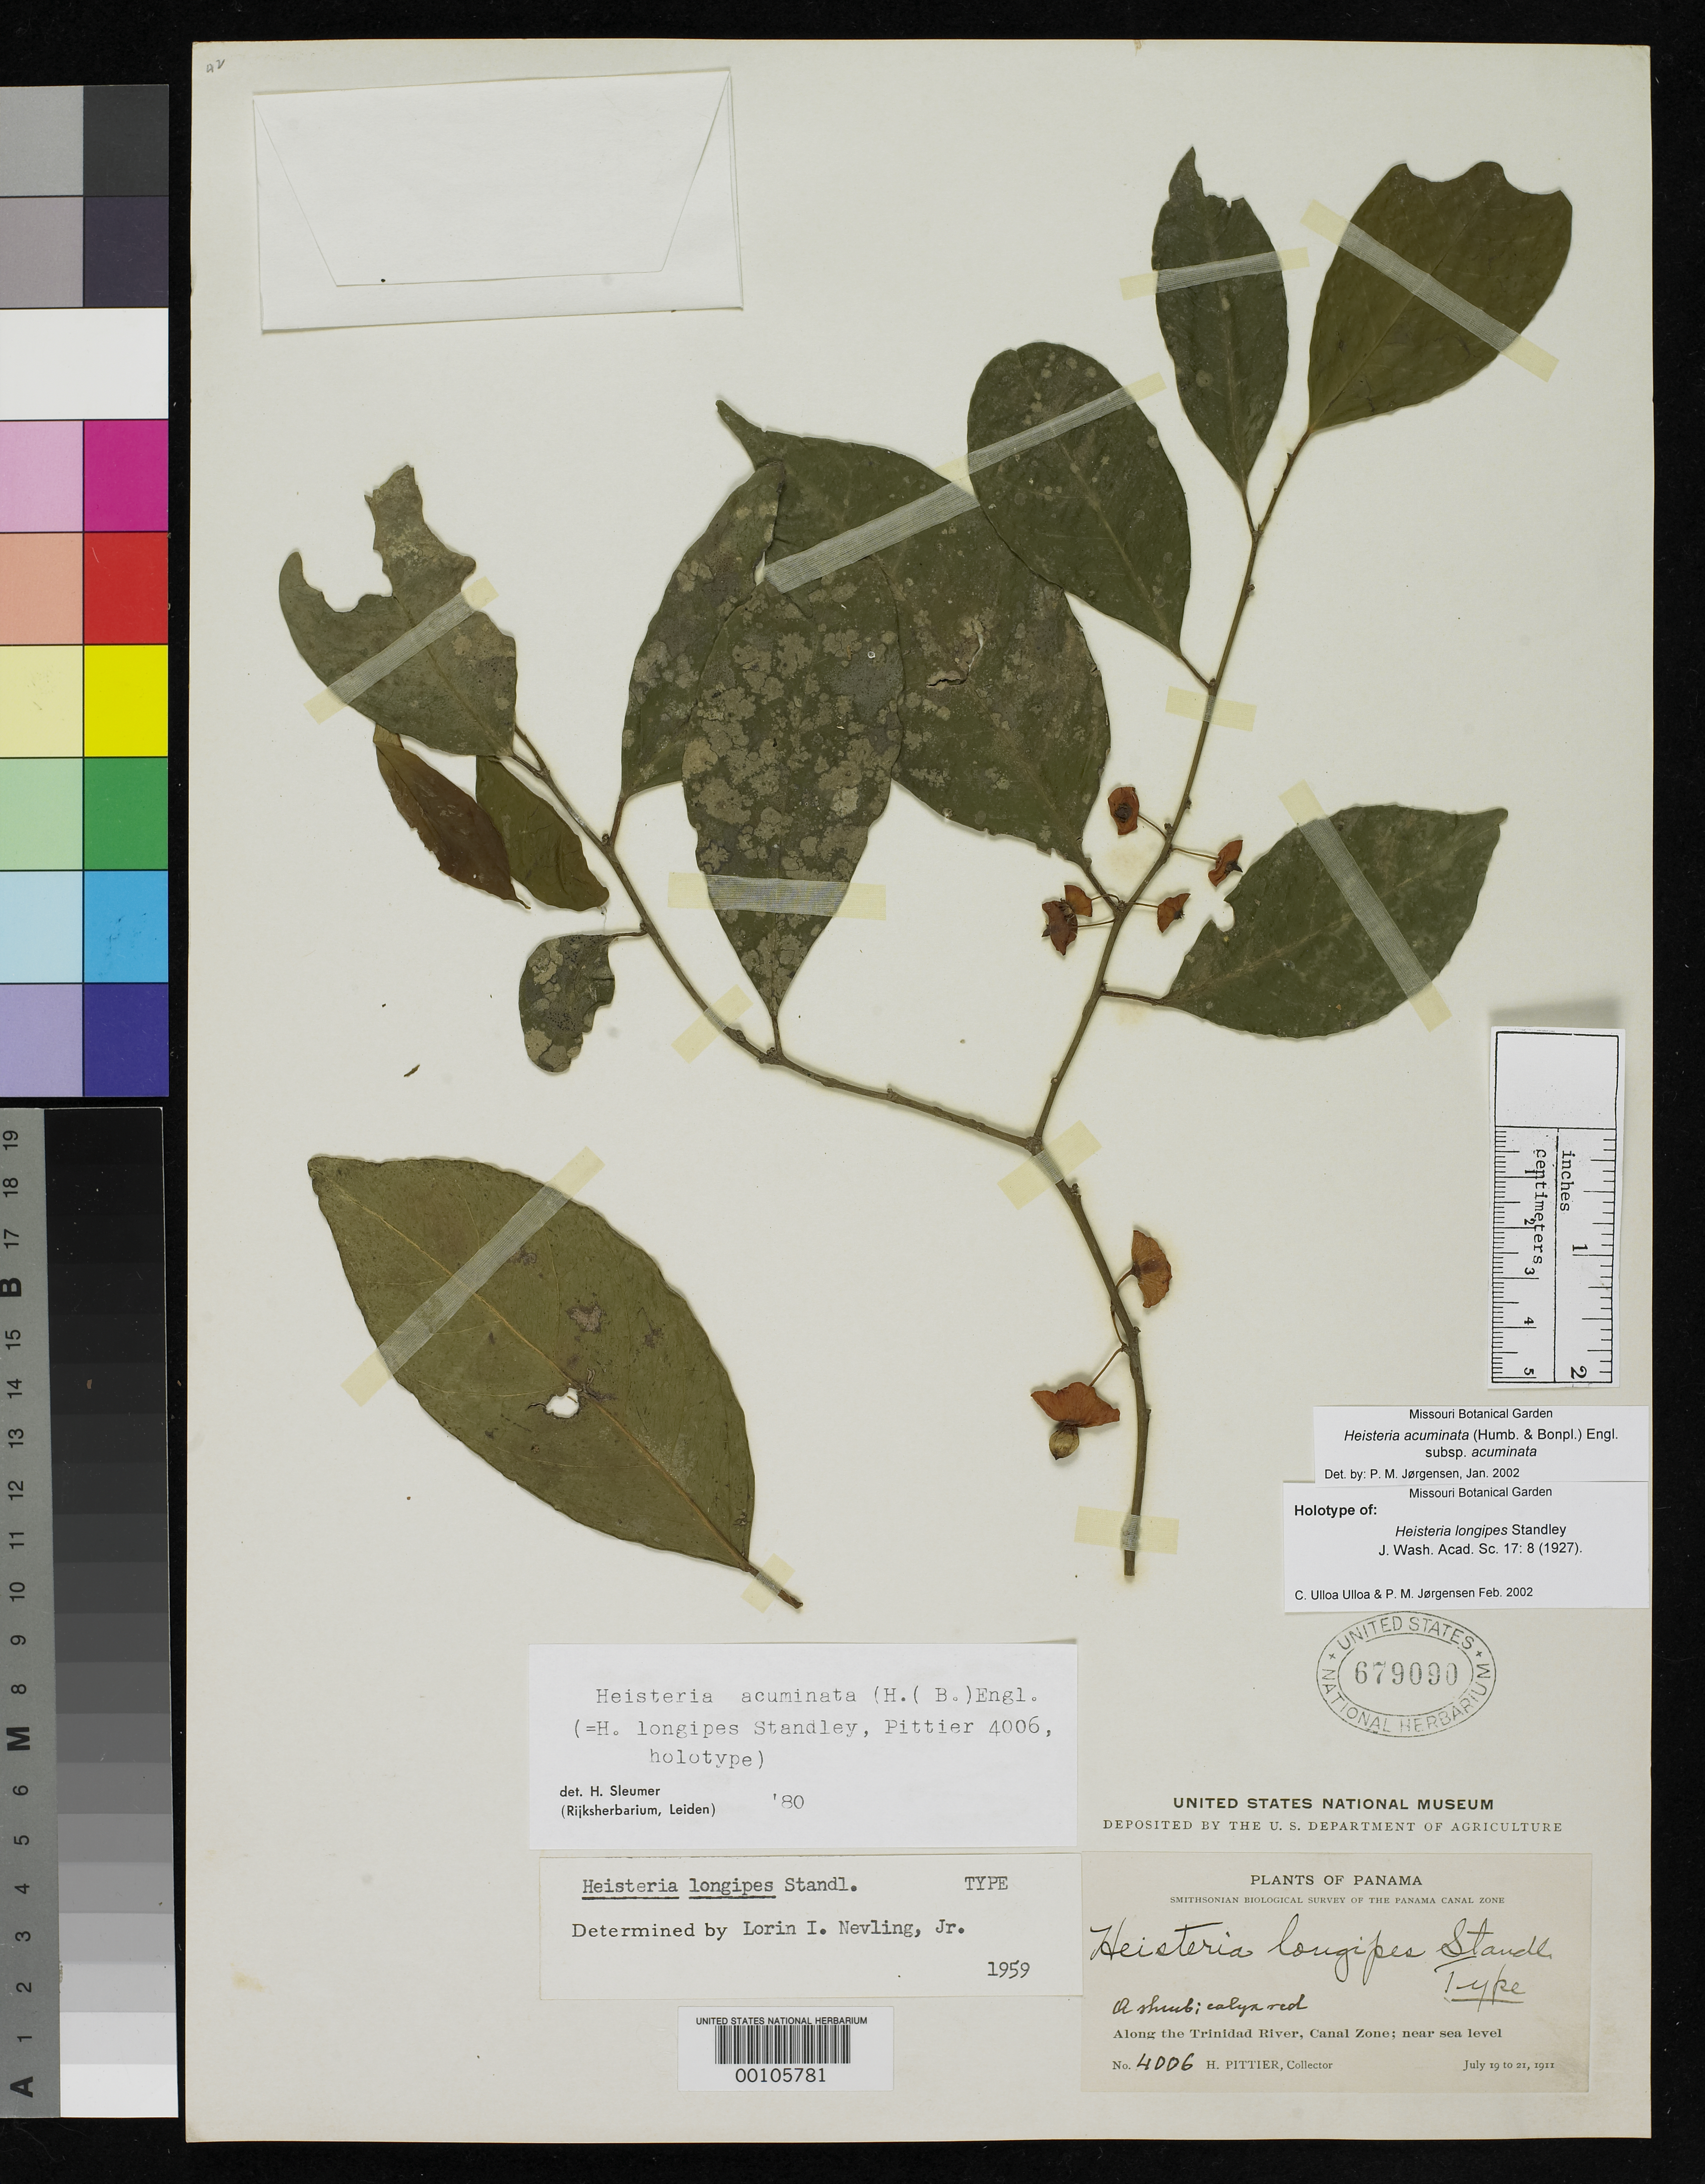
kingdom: Plantae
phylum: Tracheophyta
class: Magnoliopsida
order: Santalales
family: Erythropalaceae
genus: Heisteria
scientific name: Heisteria longipes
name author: Standl.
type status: Holotype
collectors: H. F. Pittier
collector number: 4006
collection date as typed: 19 Jul 1911 to 21 Jul 1911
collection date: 1911-07-19/1911-07-21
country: Panama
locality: Along Trinidad River.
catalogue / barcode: US 679090